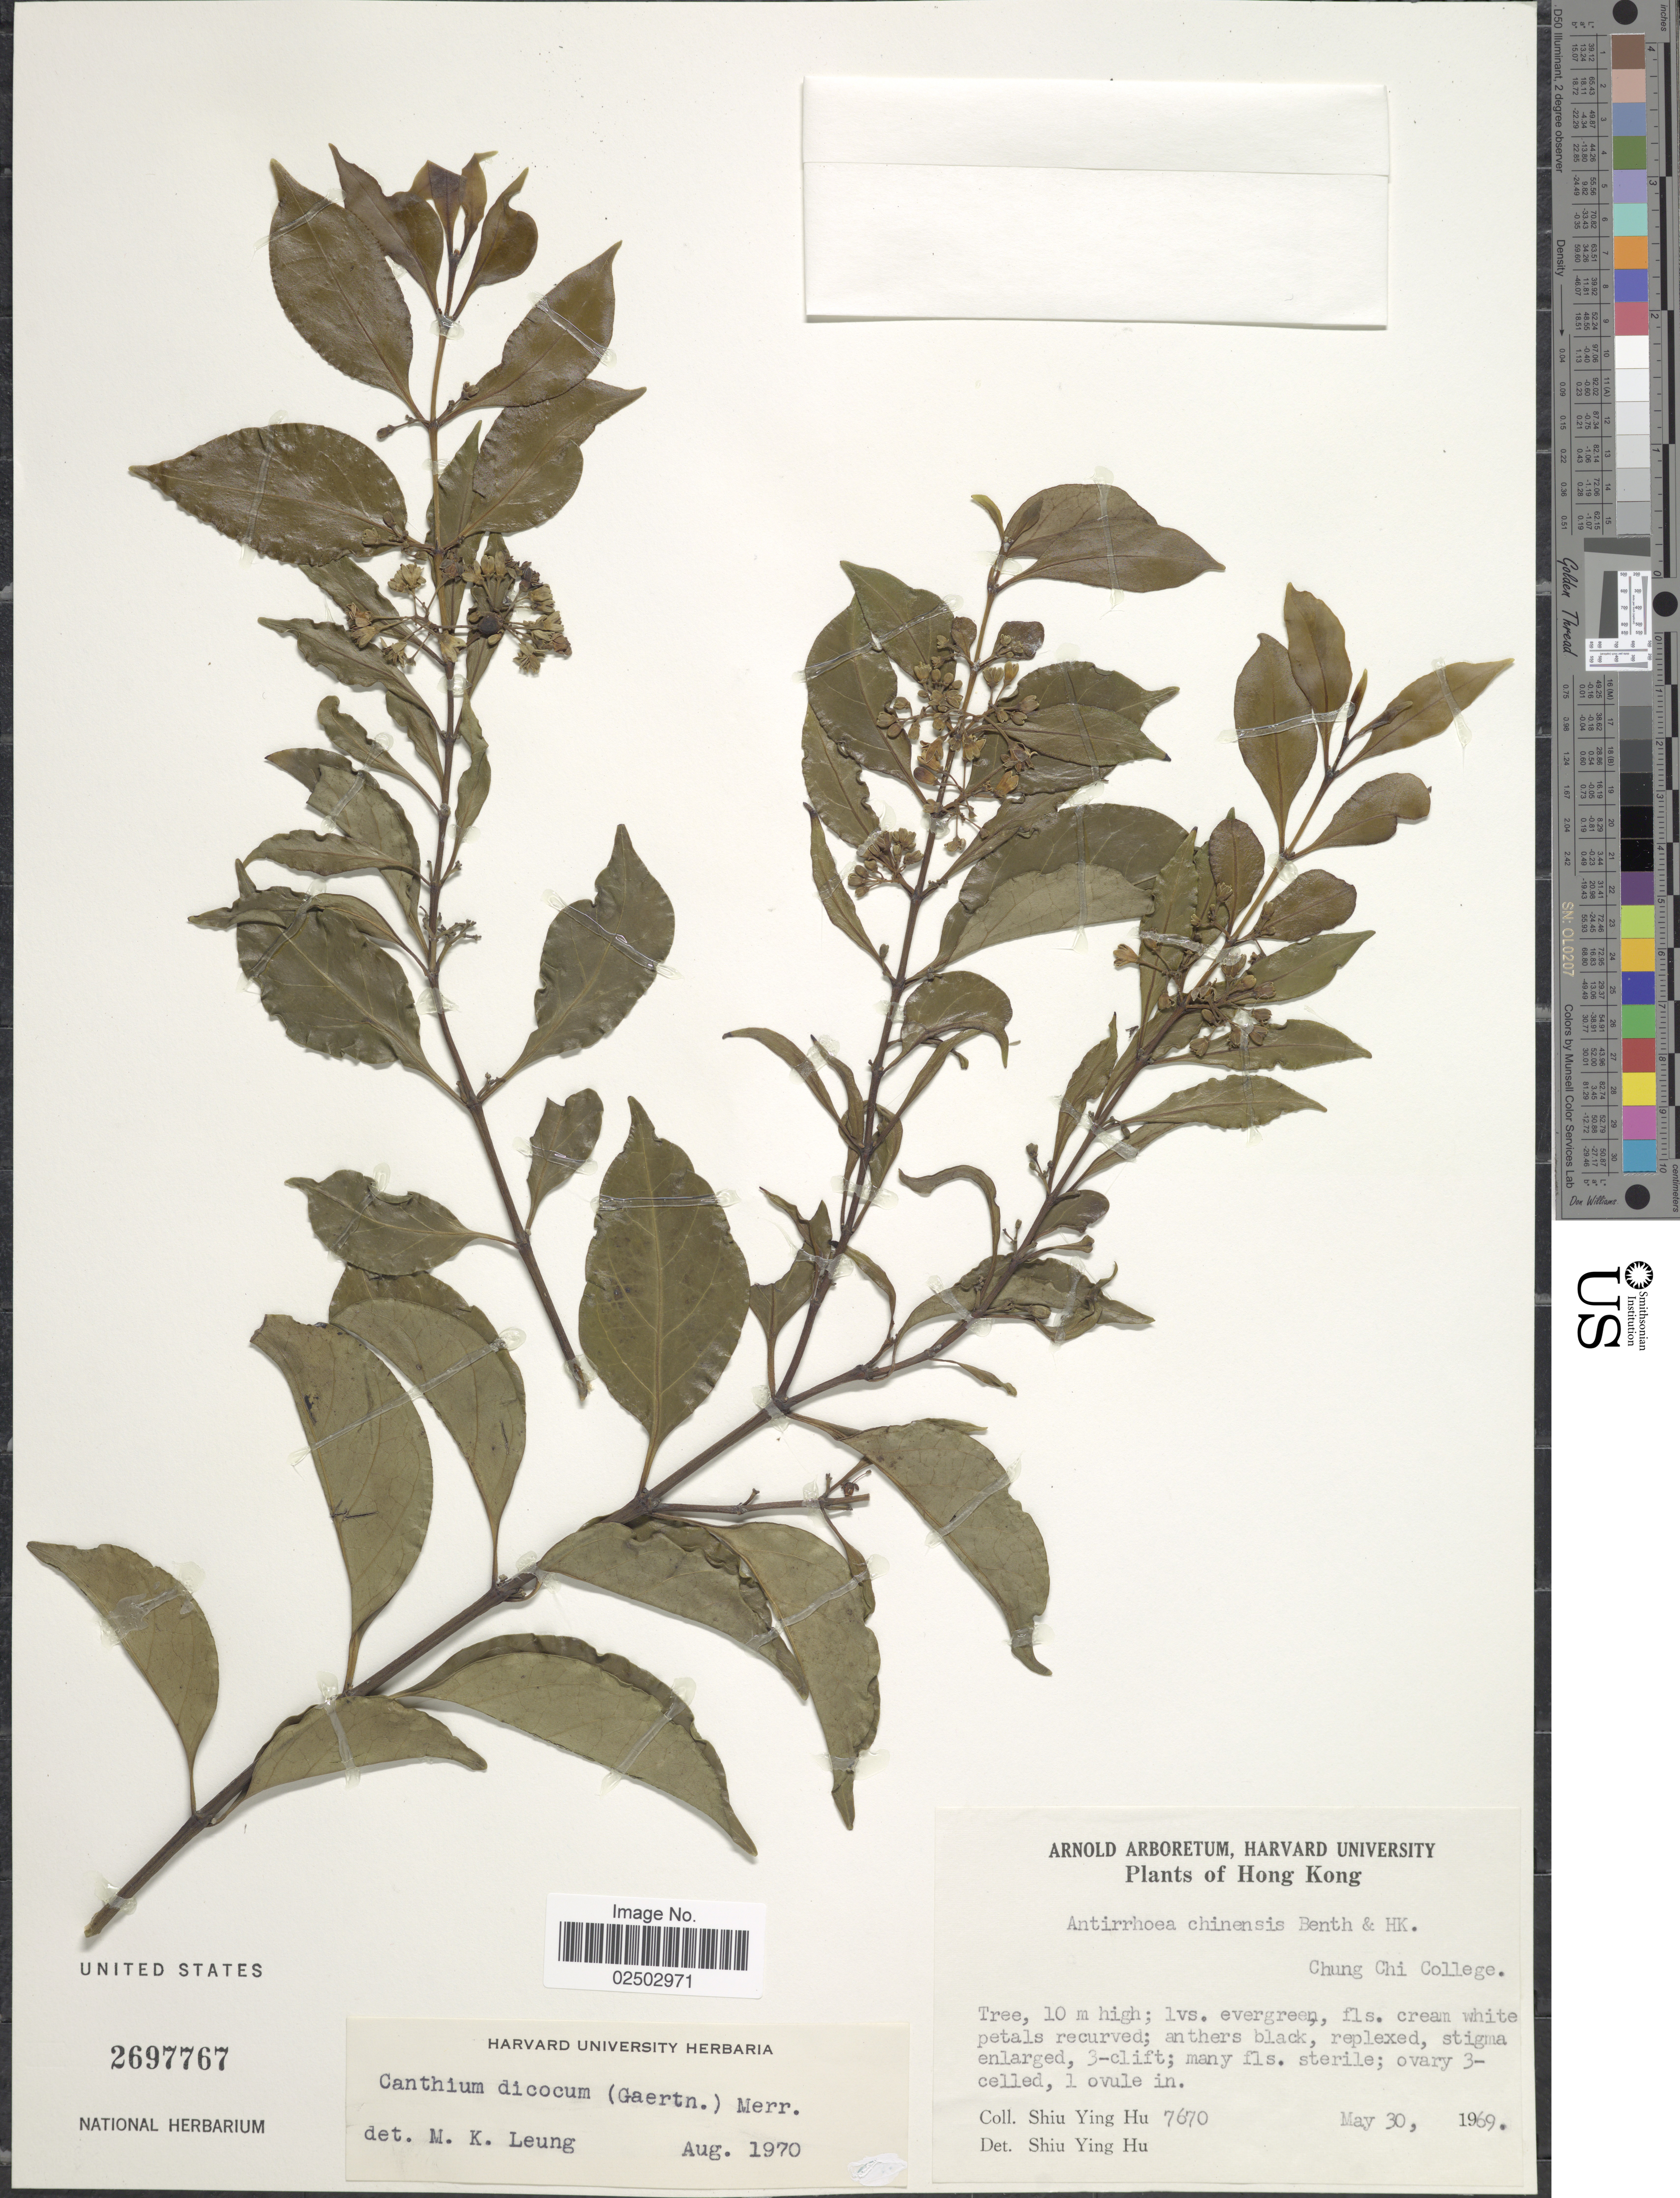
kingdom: Plantae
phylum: Tracheophyta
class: Magnoliopsida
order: Gentianales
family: Rubiaceae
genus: Canthium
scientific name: Canthium dicoccum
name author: (Gaertn.) Merr.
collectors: S. Y. Hu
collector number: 7670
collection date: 1969-05-30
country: China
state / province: Hong Kong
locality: Chung Chi College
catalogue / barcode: US 2697767